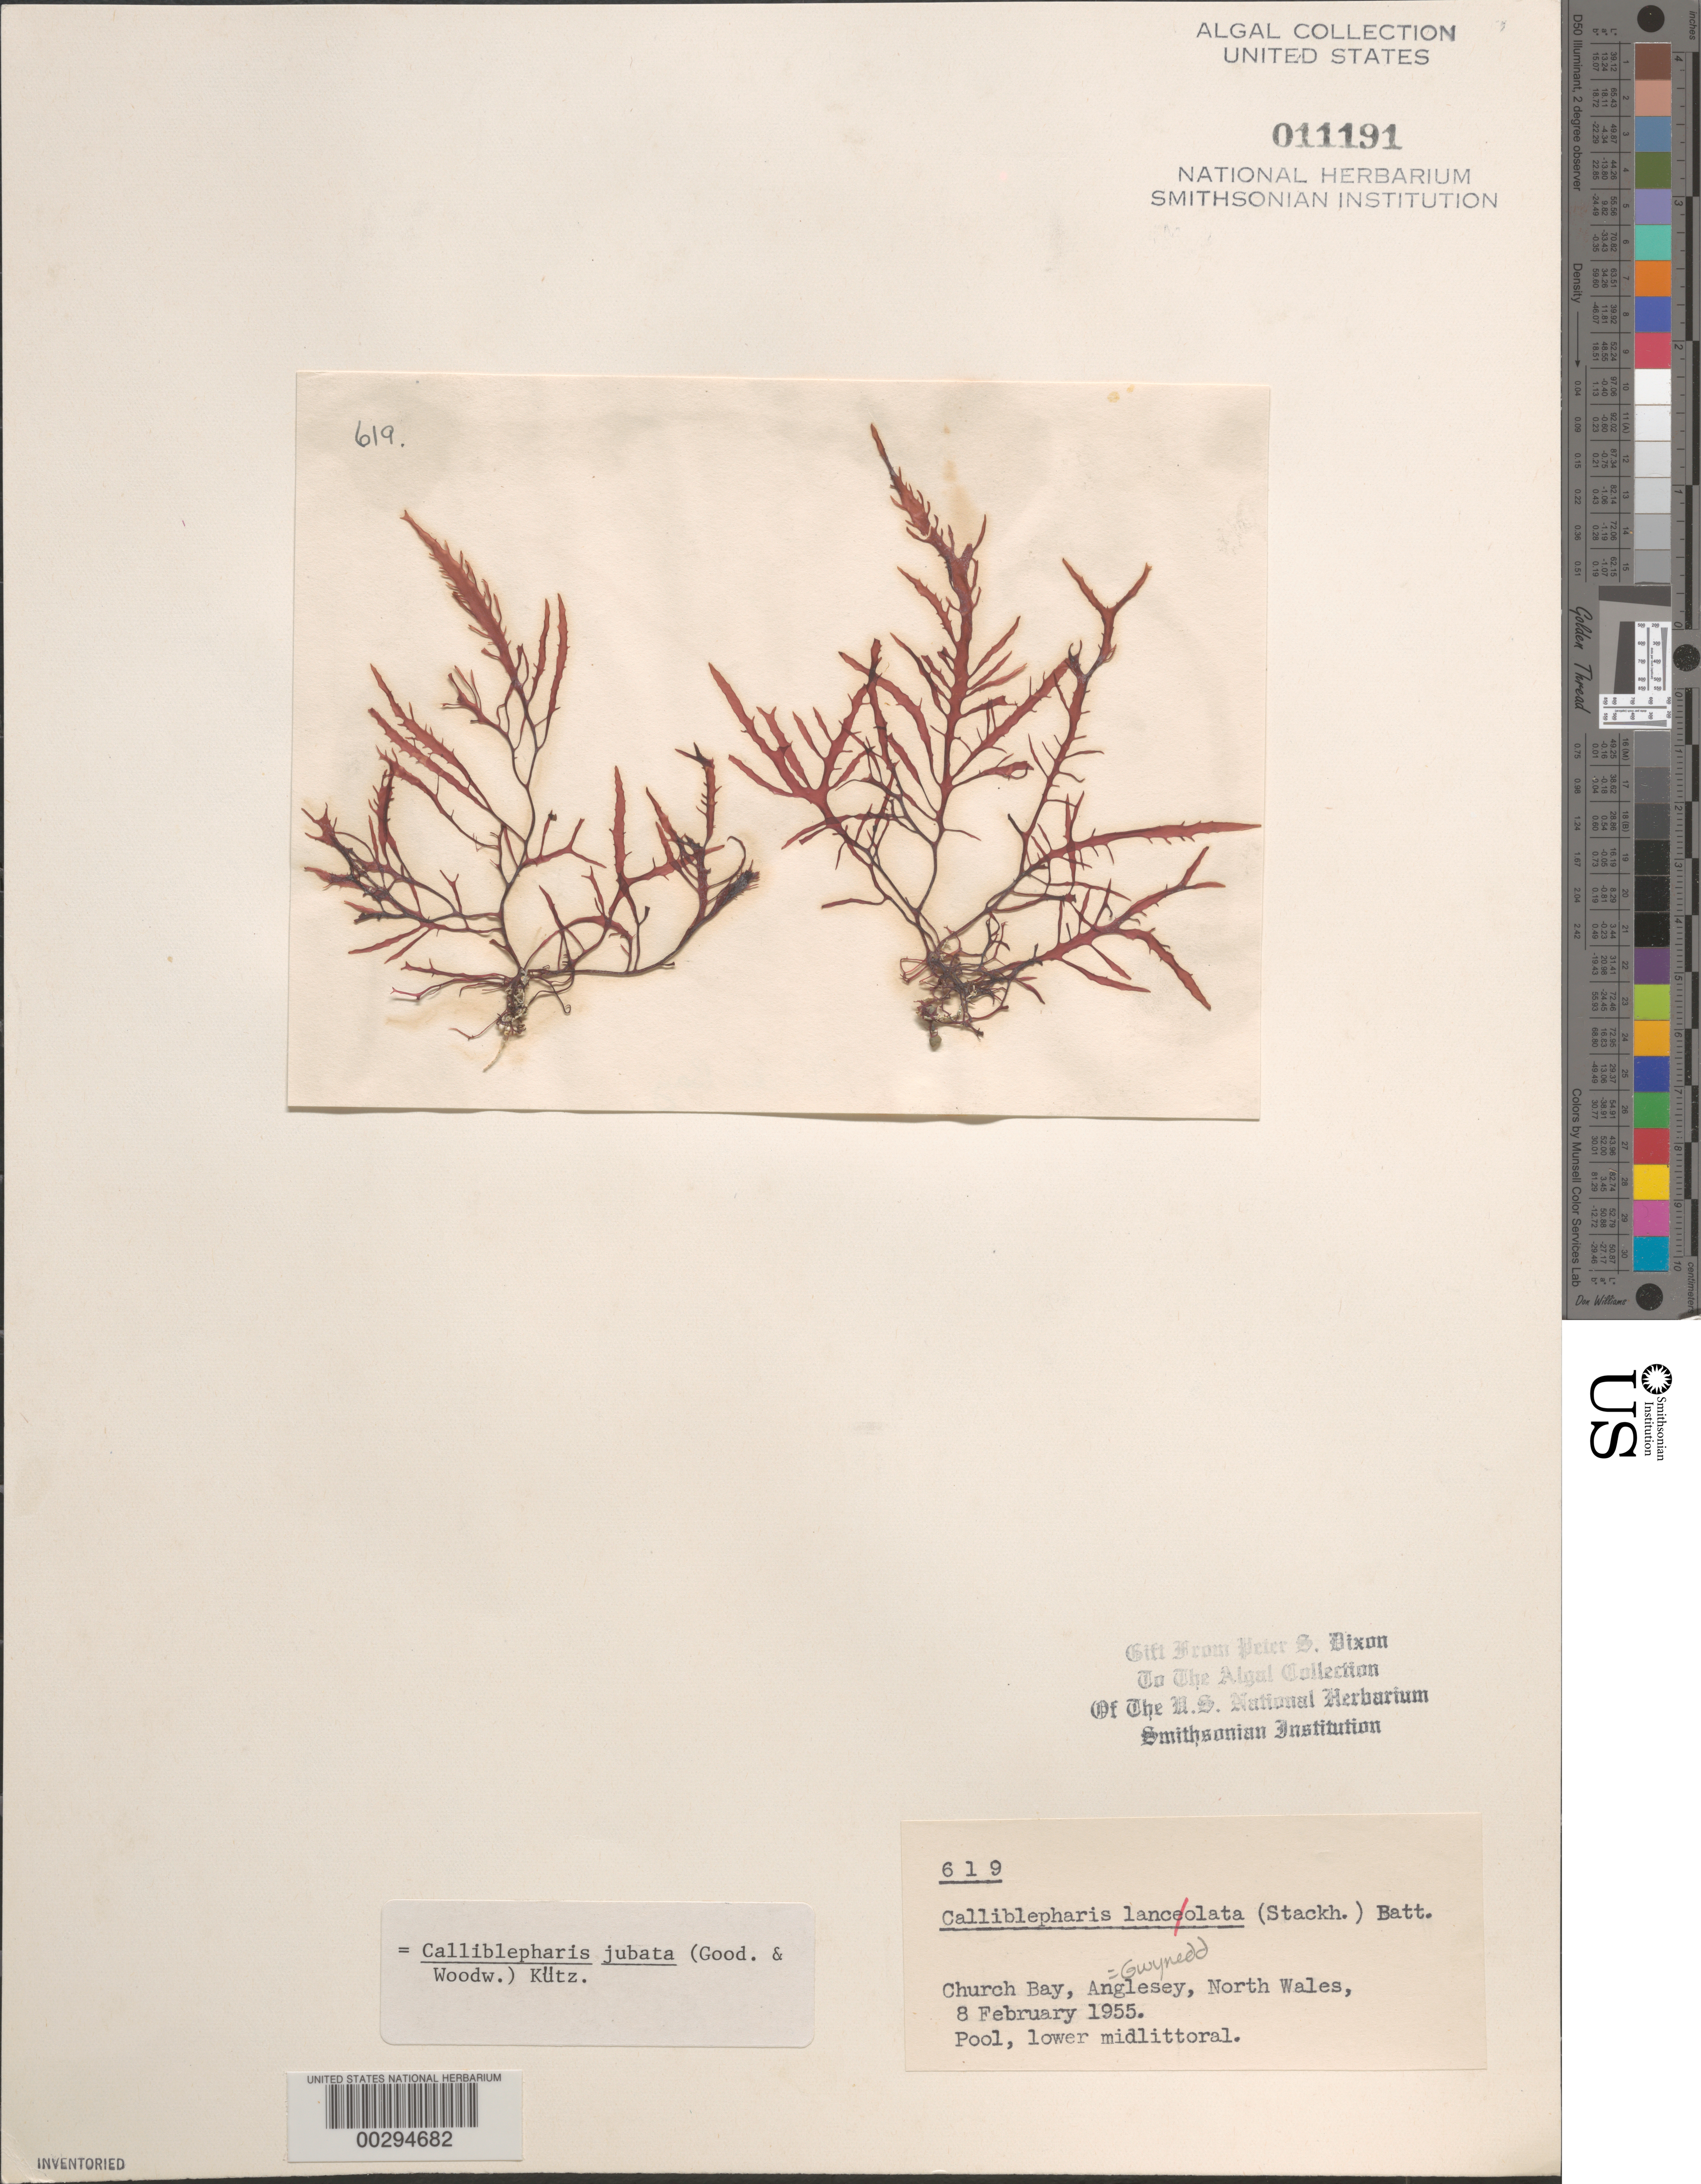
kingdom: Plantae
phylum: Rhodophyta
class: Florideophyceae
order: Gigartinales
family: Cystocloniaceae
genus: Calliblepharis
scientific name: Calliblepharis jubata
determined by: Dixon, P. S.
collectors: P. S. Dixon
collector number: PSD 619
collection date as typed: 08 Feb 1955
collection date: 1955-02-08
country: United Kingdom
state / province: Wales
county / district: Gwynedd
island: Anglesey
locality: Church Bay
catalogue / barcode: US 11191